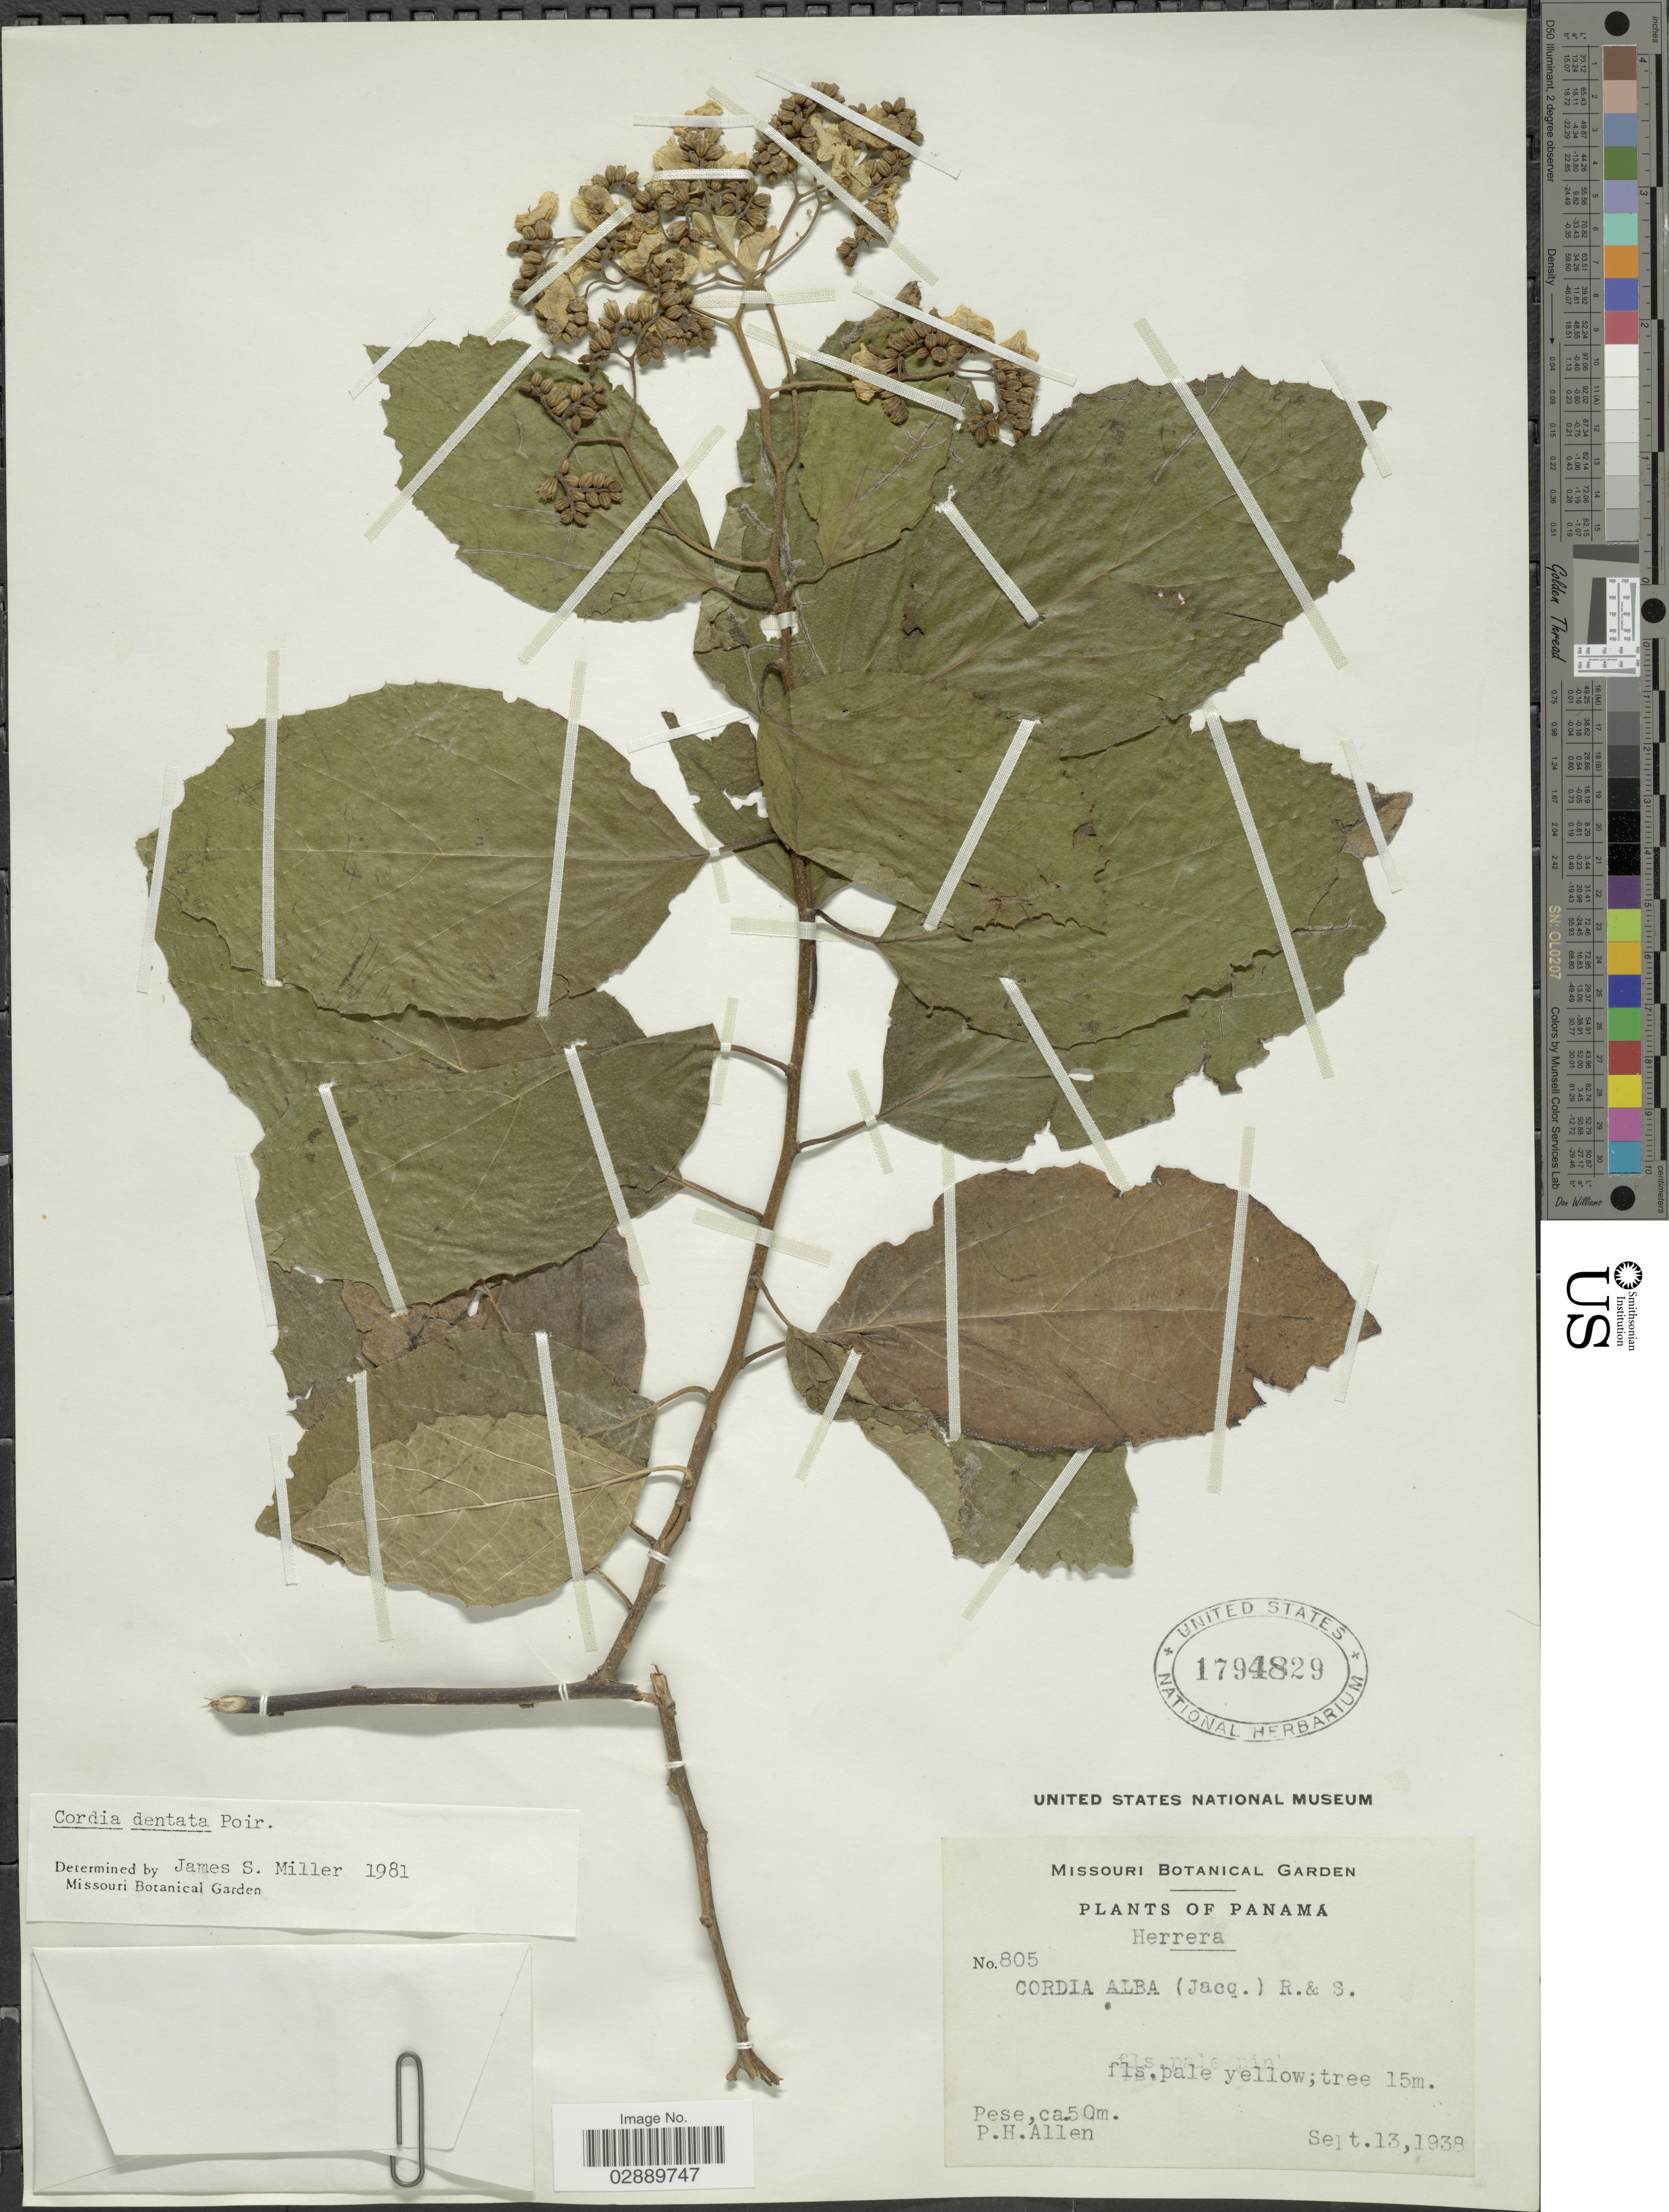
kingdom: Plantae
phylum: Tracheophyta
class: Magnoliopsida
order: Boraginales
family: Cordiaceae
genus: Cordia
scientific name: Cordia dentata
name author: Poir.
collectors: P. H. Allen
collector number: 805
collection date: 1938-09-13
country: Panama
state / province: Herrera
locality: Pese.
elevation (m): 50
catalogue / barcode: US 1794829